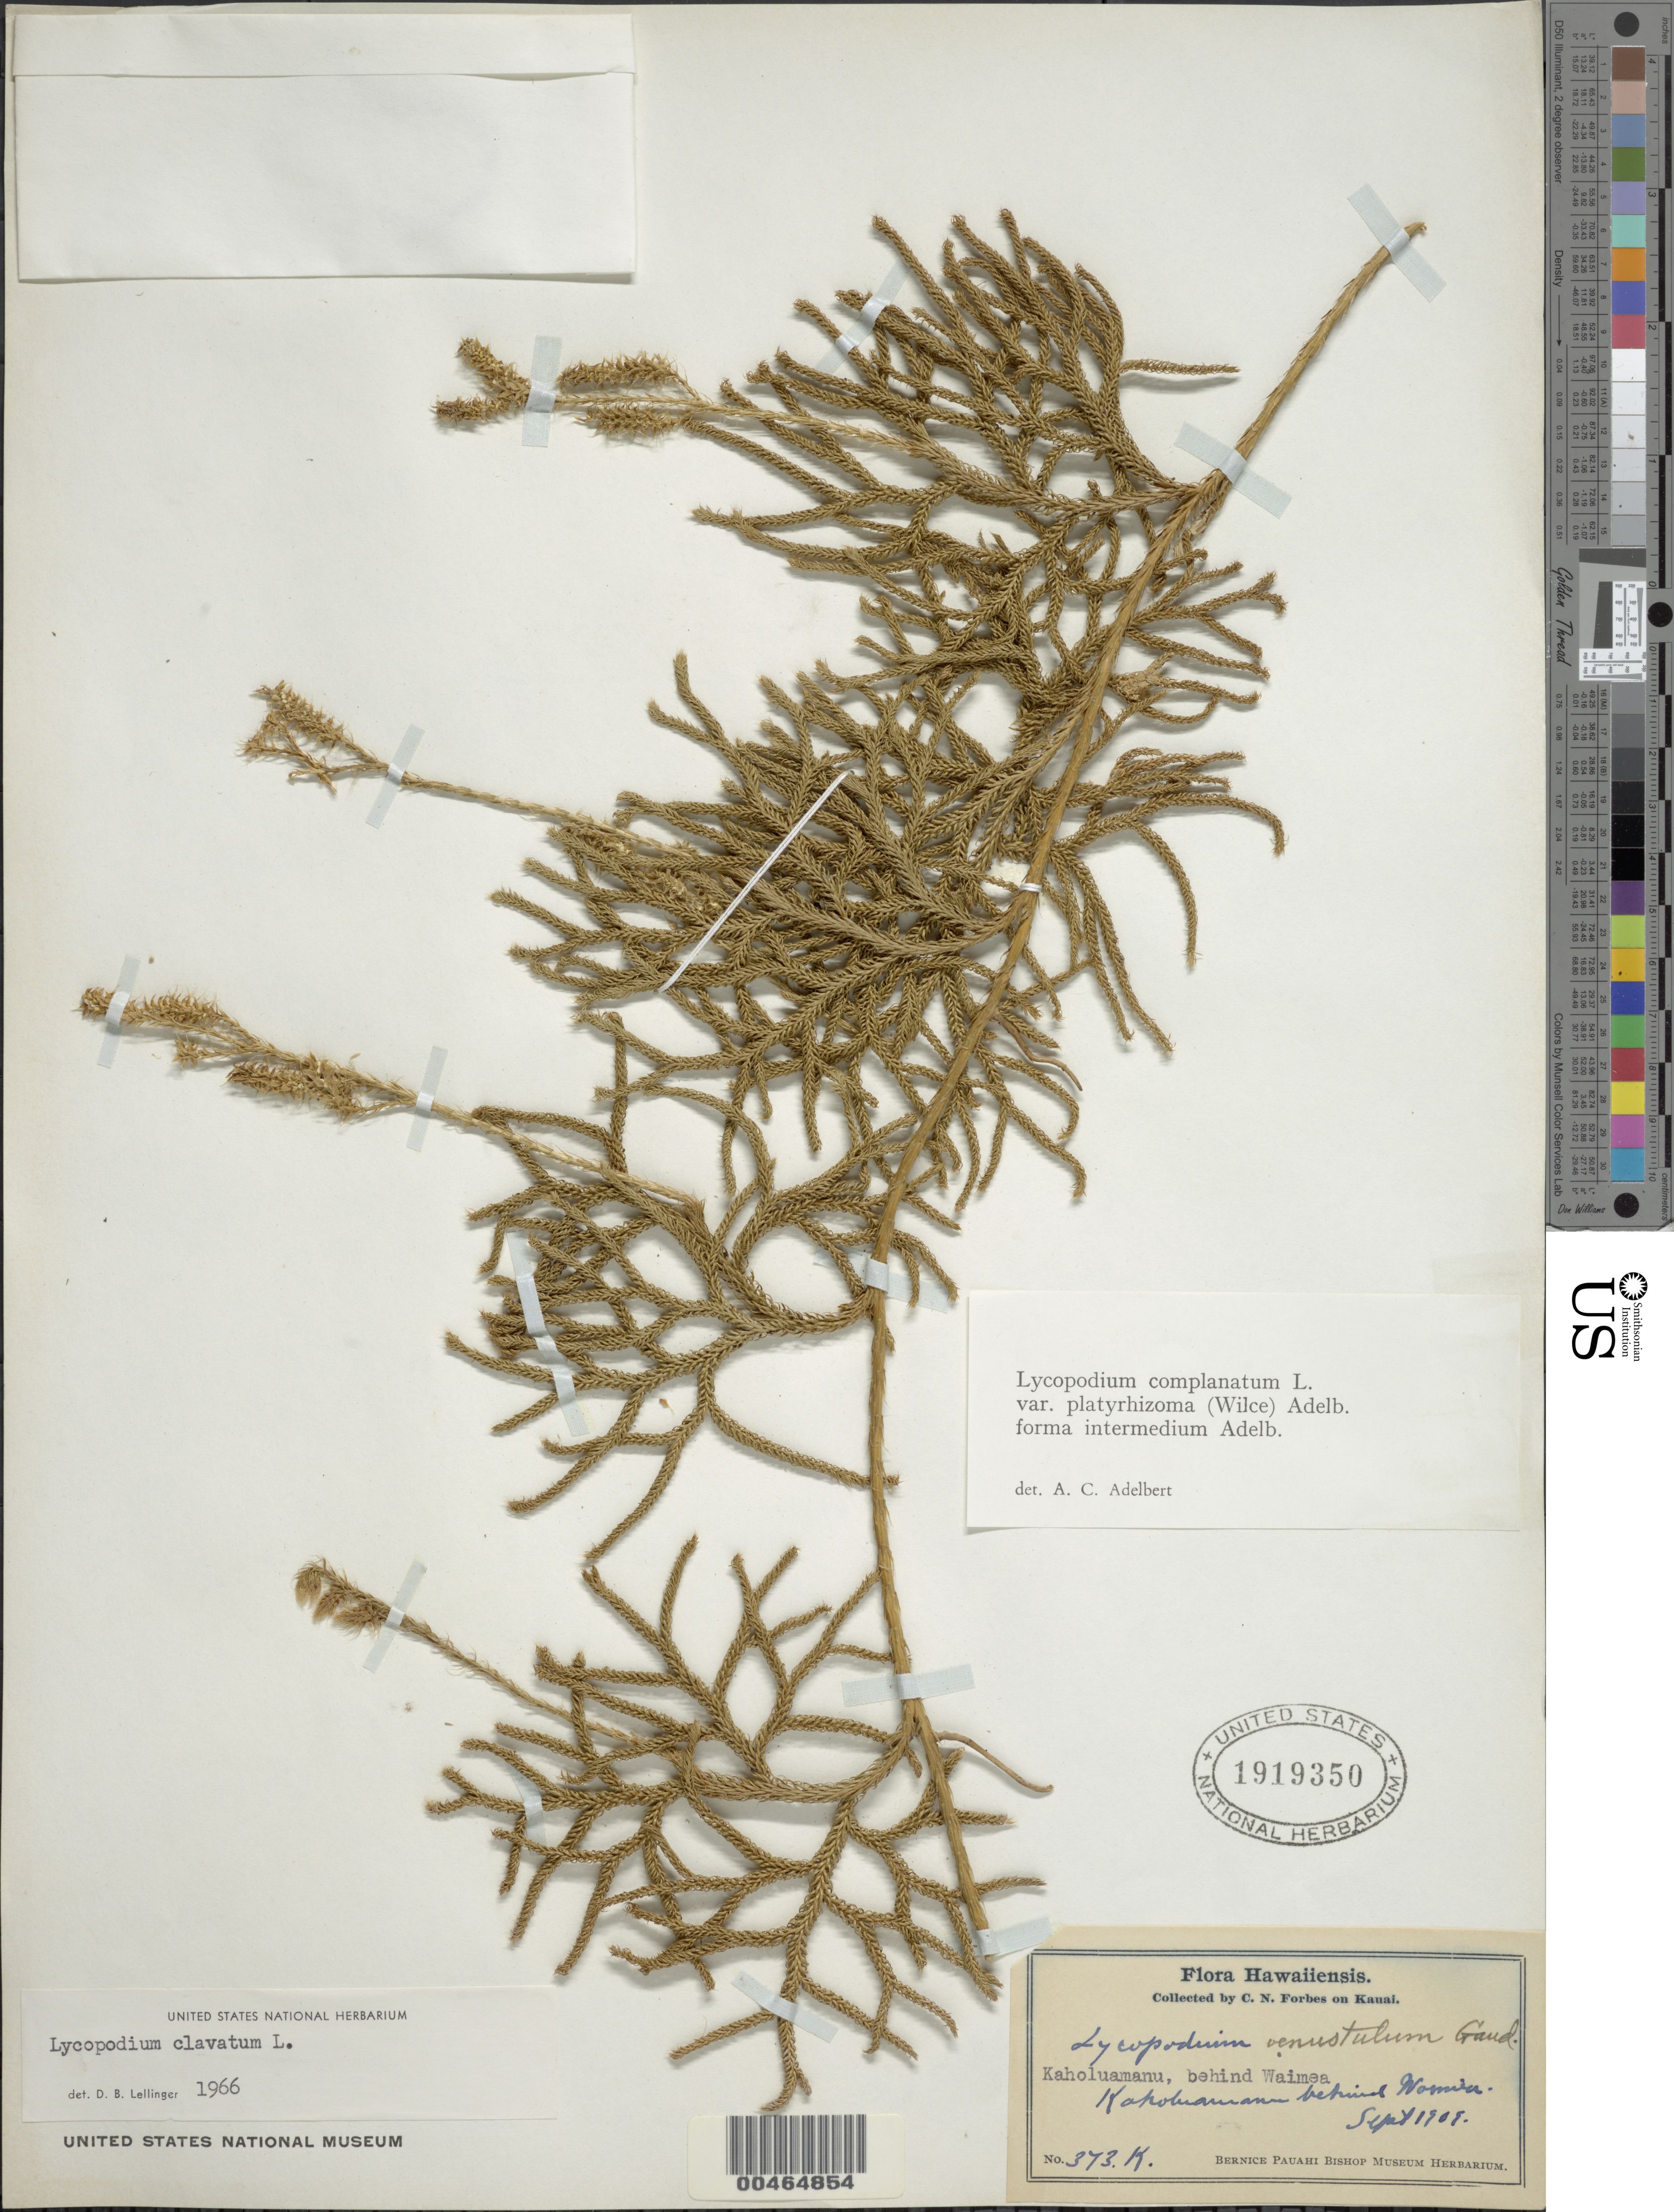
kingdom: Plantae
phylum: Tracheophyta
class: Lycopodiopsida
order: Lycopodiales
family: Lycopodiaceae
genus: Lycopodium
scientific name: Lycopodium clavatum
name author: L.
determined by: Lellinger, David B., (BOT), Smithsonian Institution - National Museum of Natural History (UNITED STATES)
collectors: C. N. Forbes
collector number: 373.K.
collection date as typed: Sep 1909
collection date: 1909-09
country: United States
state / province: Hawaii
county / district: Kauai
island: Kaua'i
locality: Kaholuamanu, behind Waimea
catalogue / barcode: US 1919350